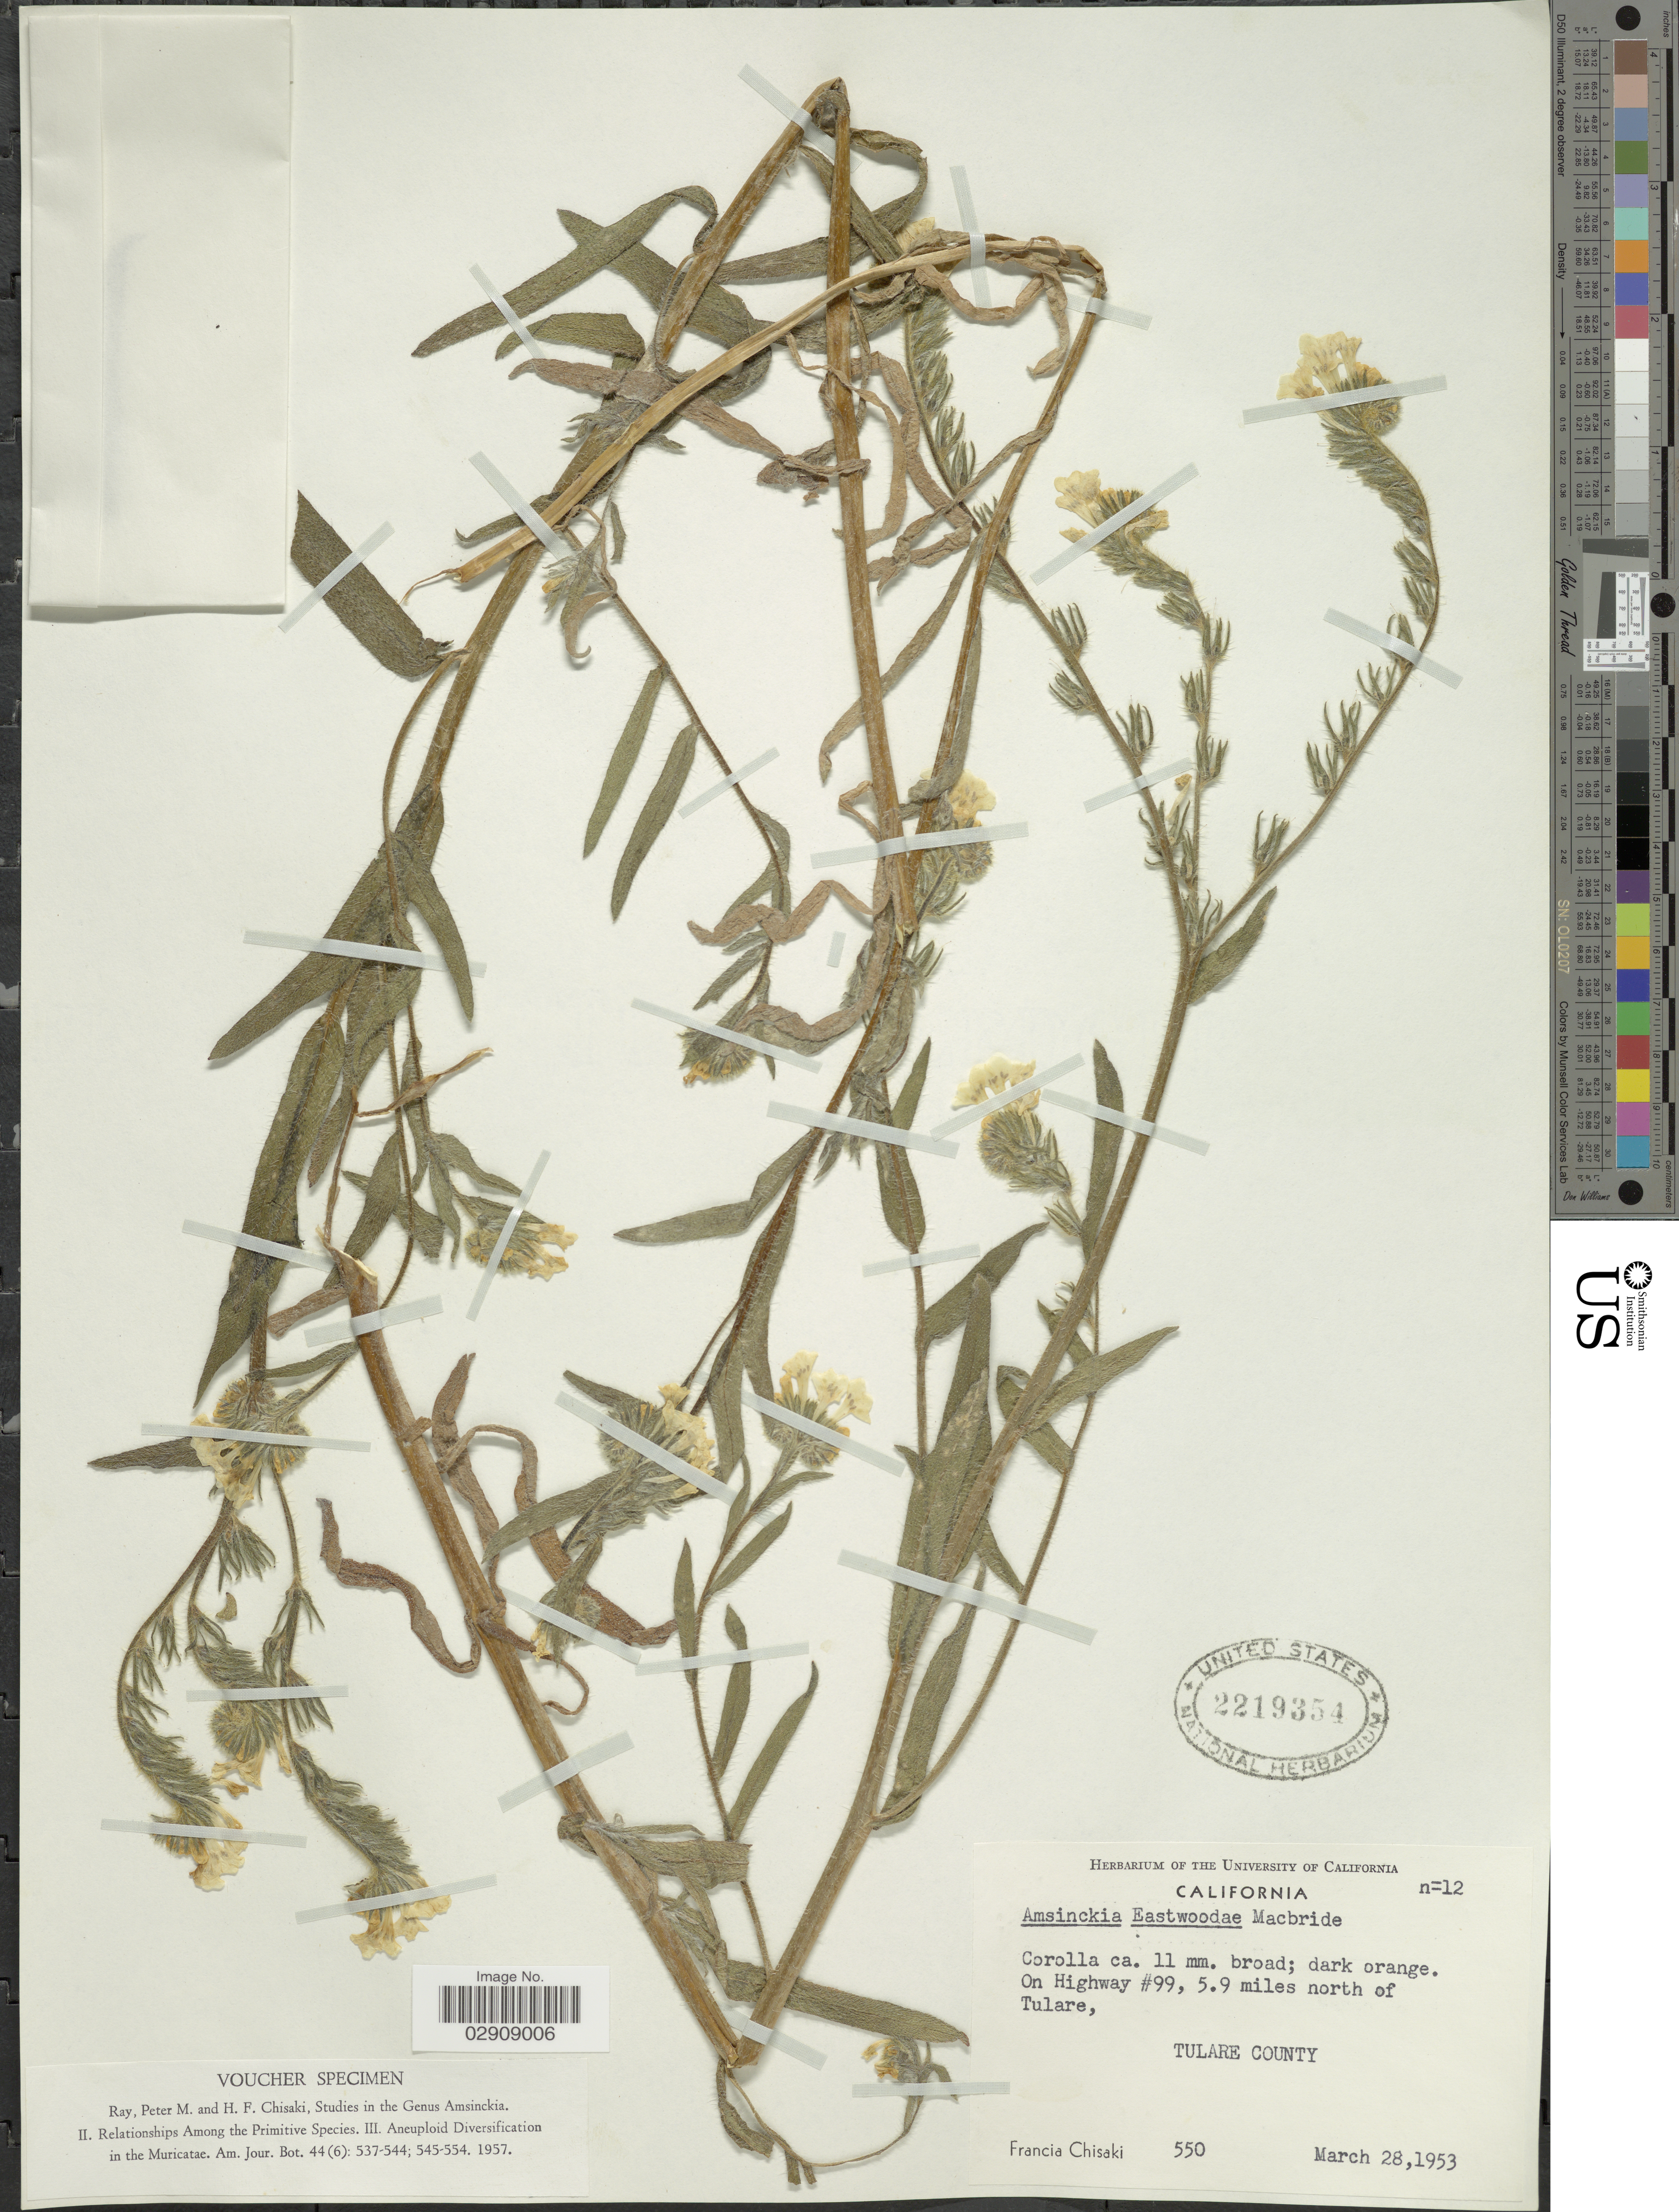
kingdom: Plantae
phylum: Tracheophyta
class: Magnoliopsida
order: Boraginales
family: Boraginaceae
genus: Amsinckia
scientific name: Amsinckia eastwoodiae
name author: J.F. Macbr.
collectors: F. Chisaki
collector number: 550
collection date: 1953-03-28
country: United States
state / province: California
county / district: Tulare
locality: On Highway #99, 5.9 miles north of Tulare, Tulare County. California.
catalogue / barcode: US 2219354